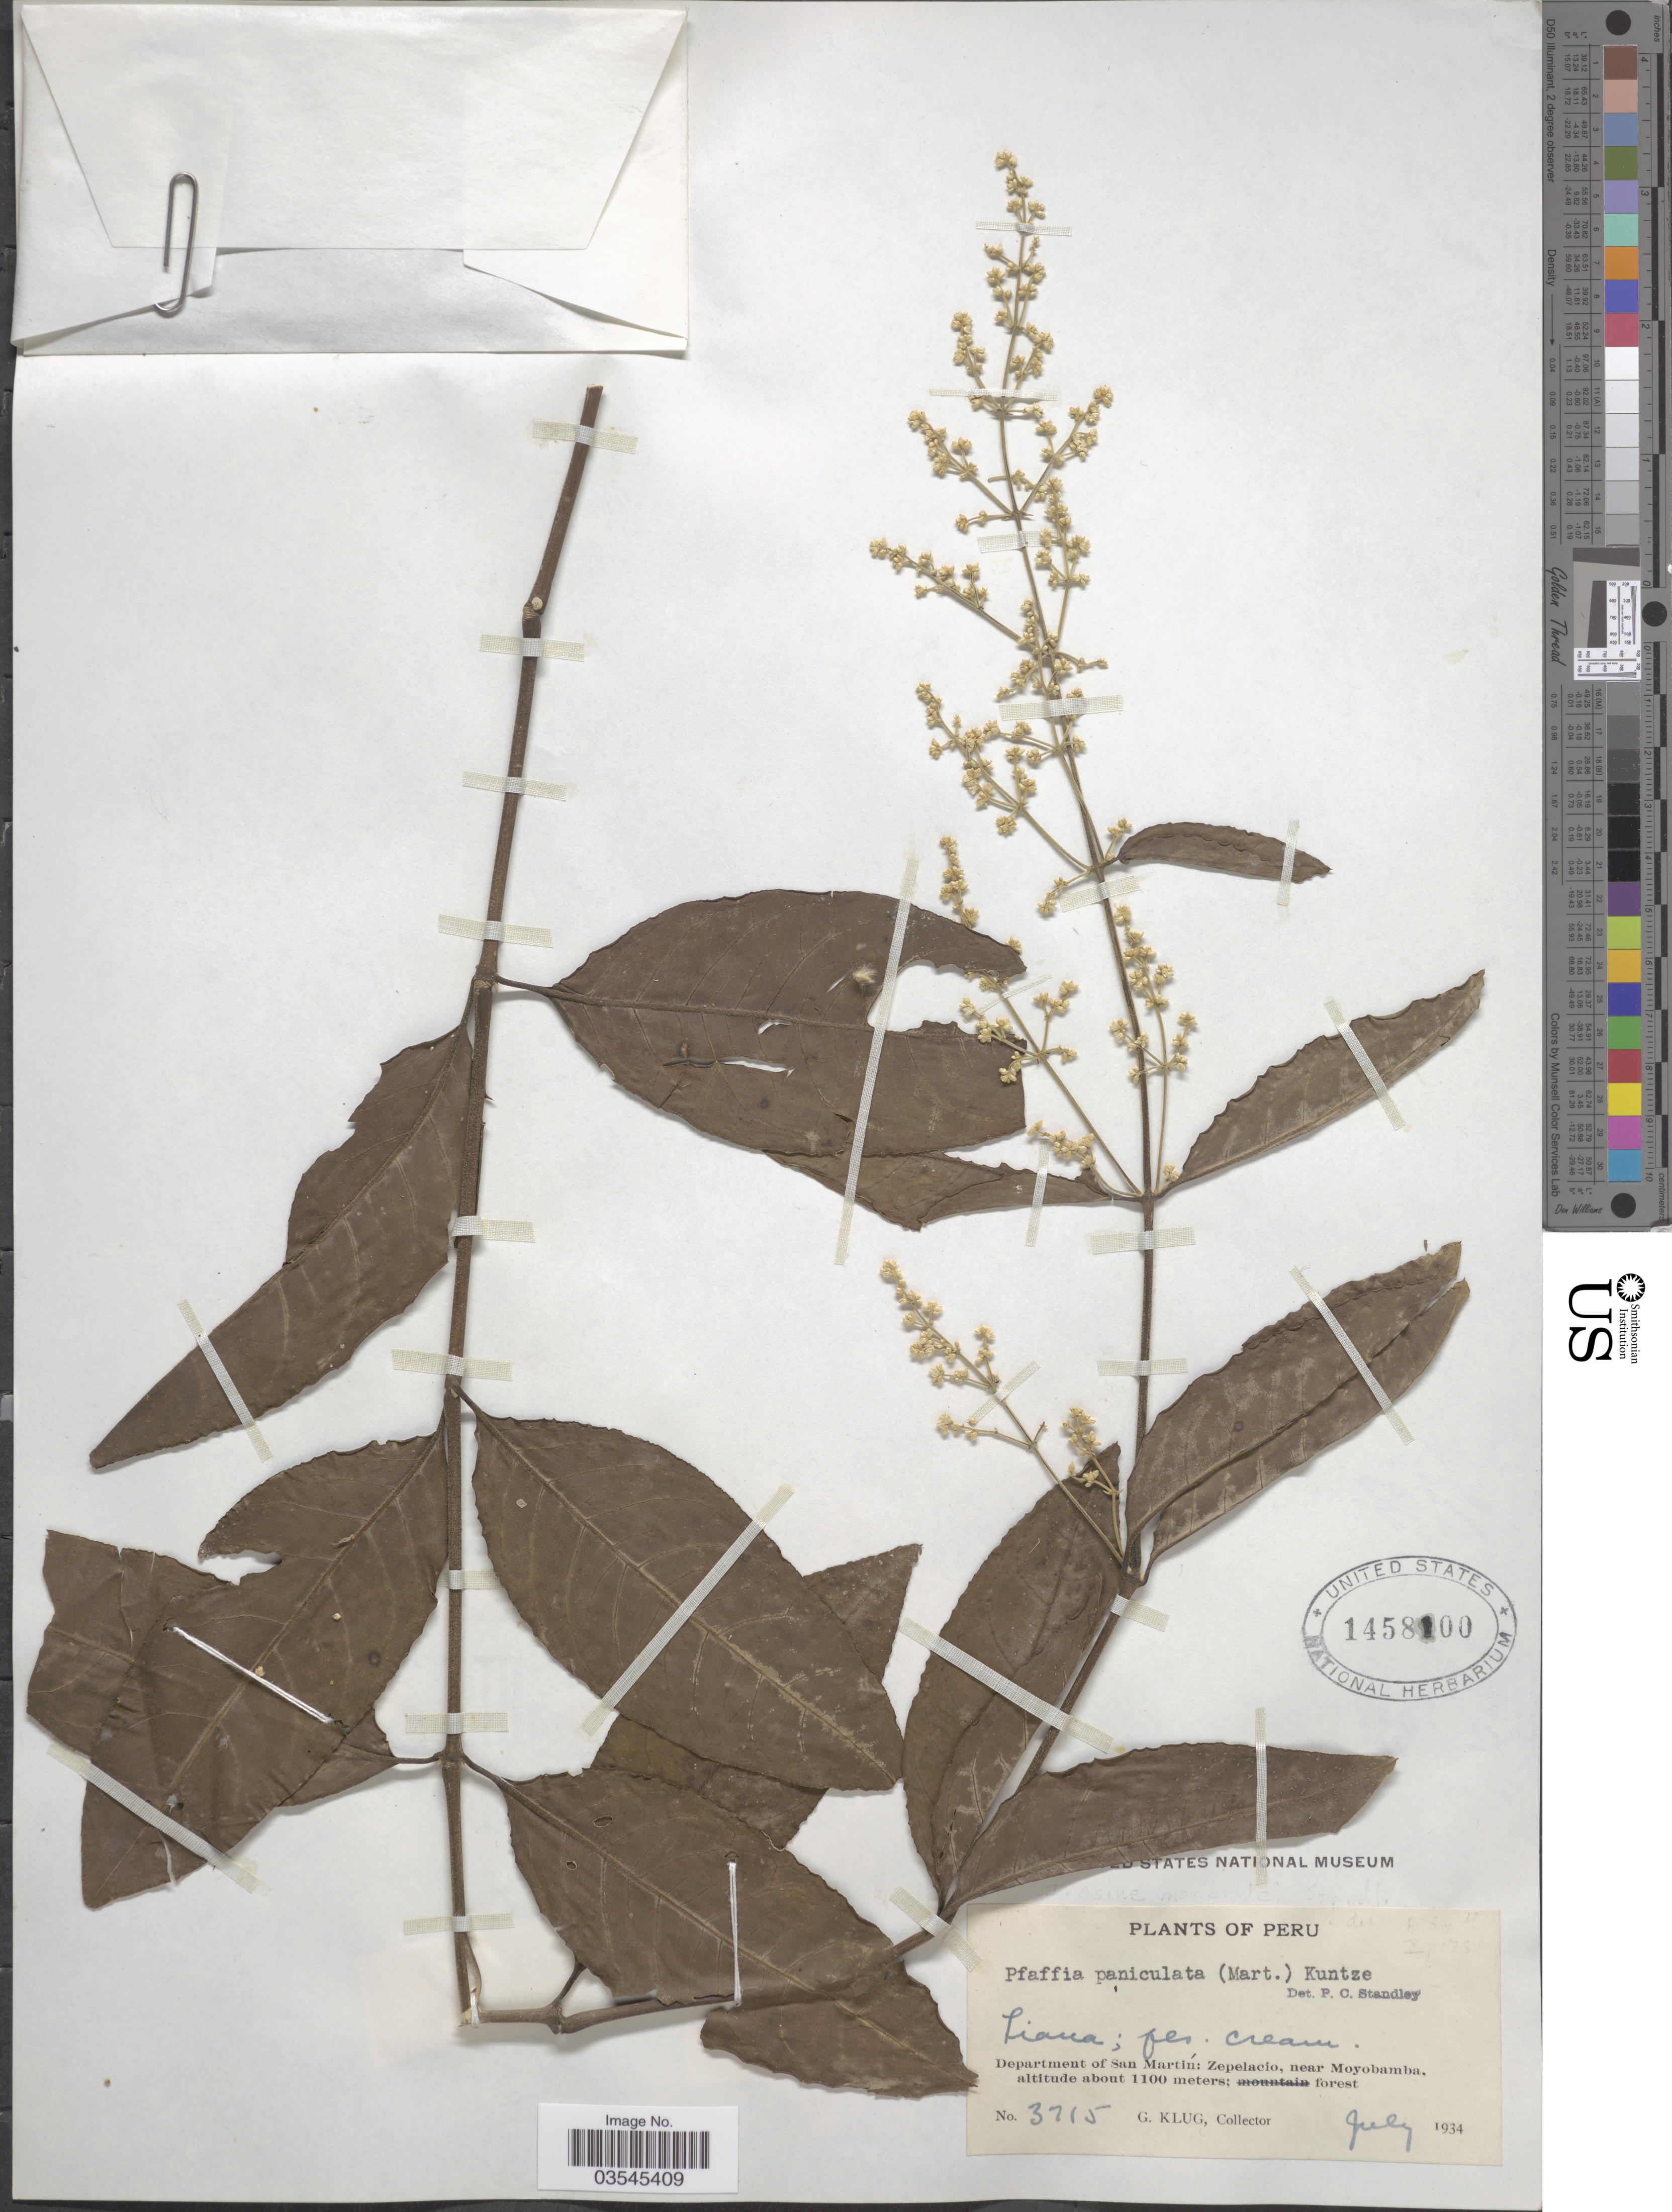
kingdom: Plantae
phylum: Tracheophyta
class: Magnoliopsida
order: Caryophyllales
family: Amaranthaceae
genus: Pfaffia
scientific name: Pfaffia paniculata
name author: (Mart.) Kuntze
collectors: G. Klug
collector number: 3715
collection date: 1934-07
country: Peru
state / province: San Martín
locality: Department of San Martín: Zepelacio, near Moyobamba.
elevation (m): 1100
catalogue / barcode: US 1458100